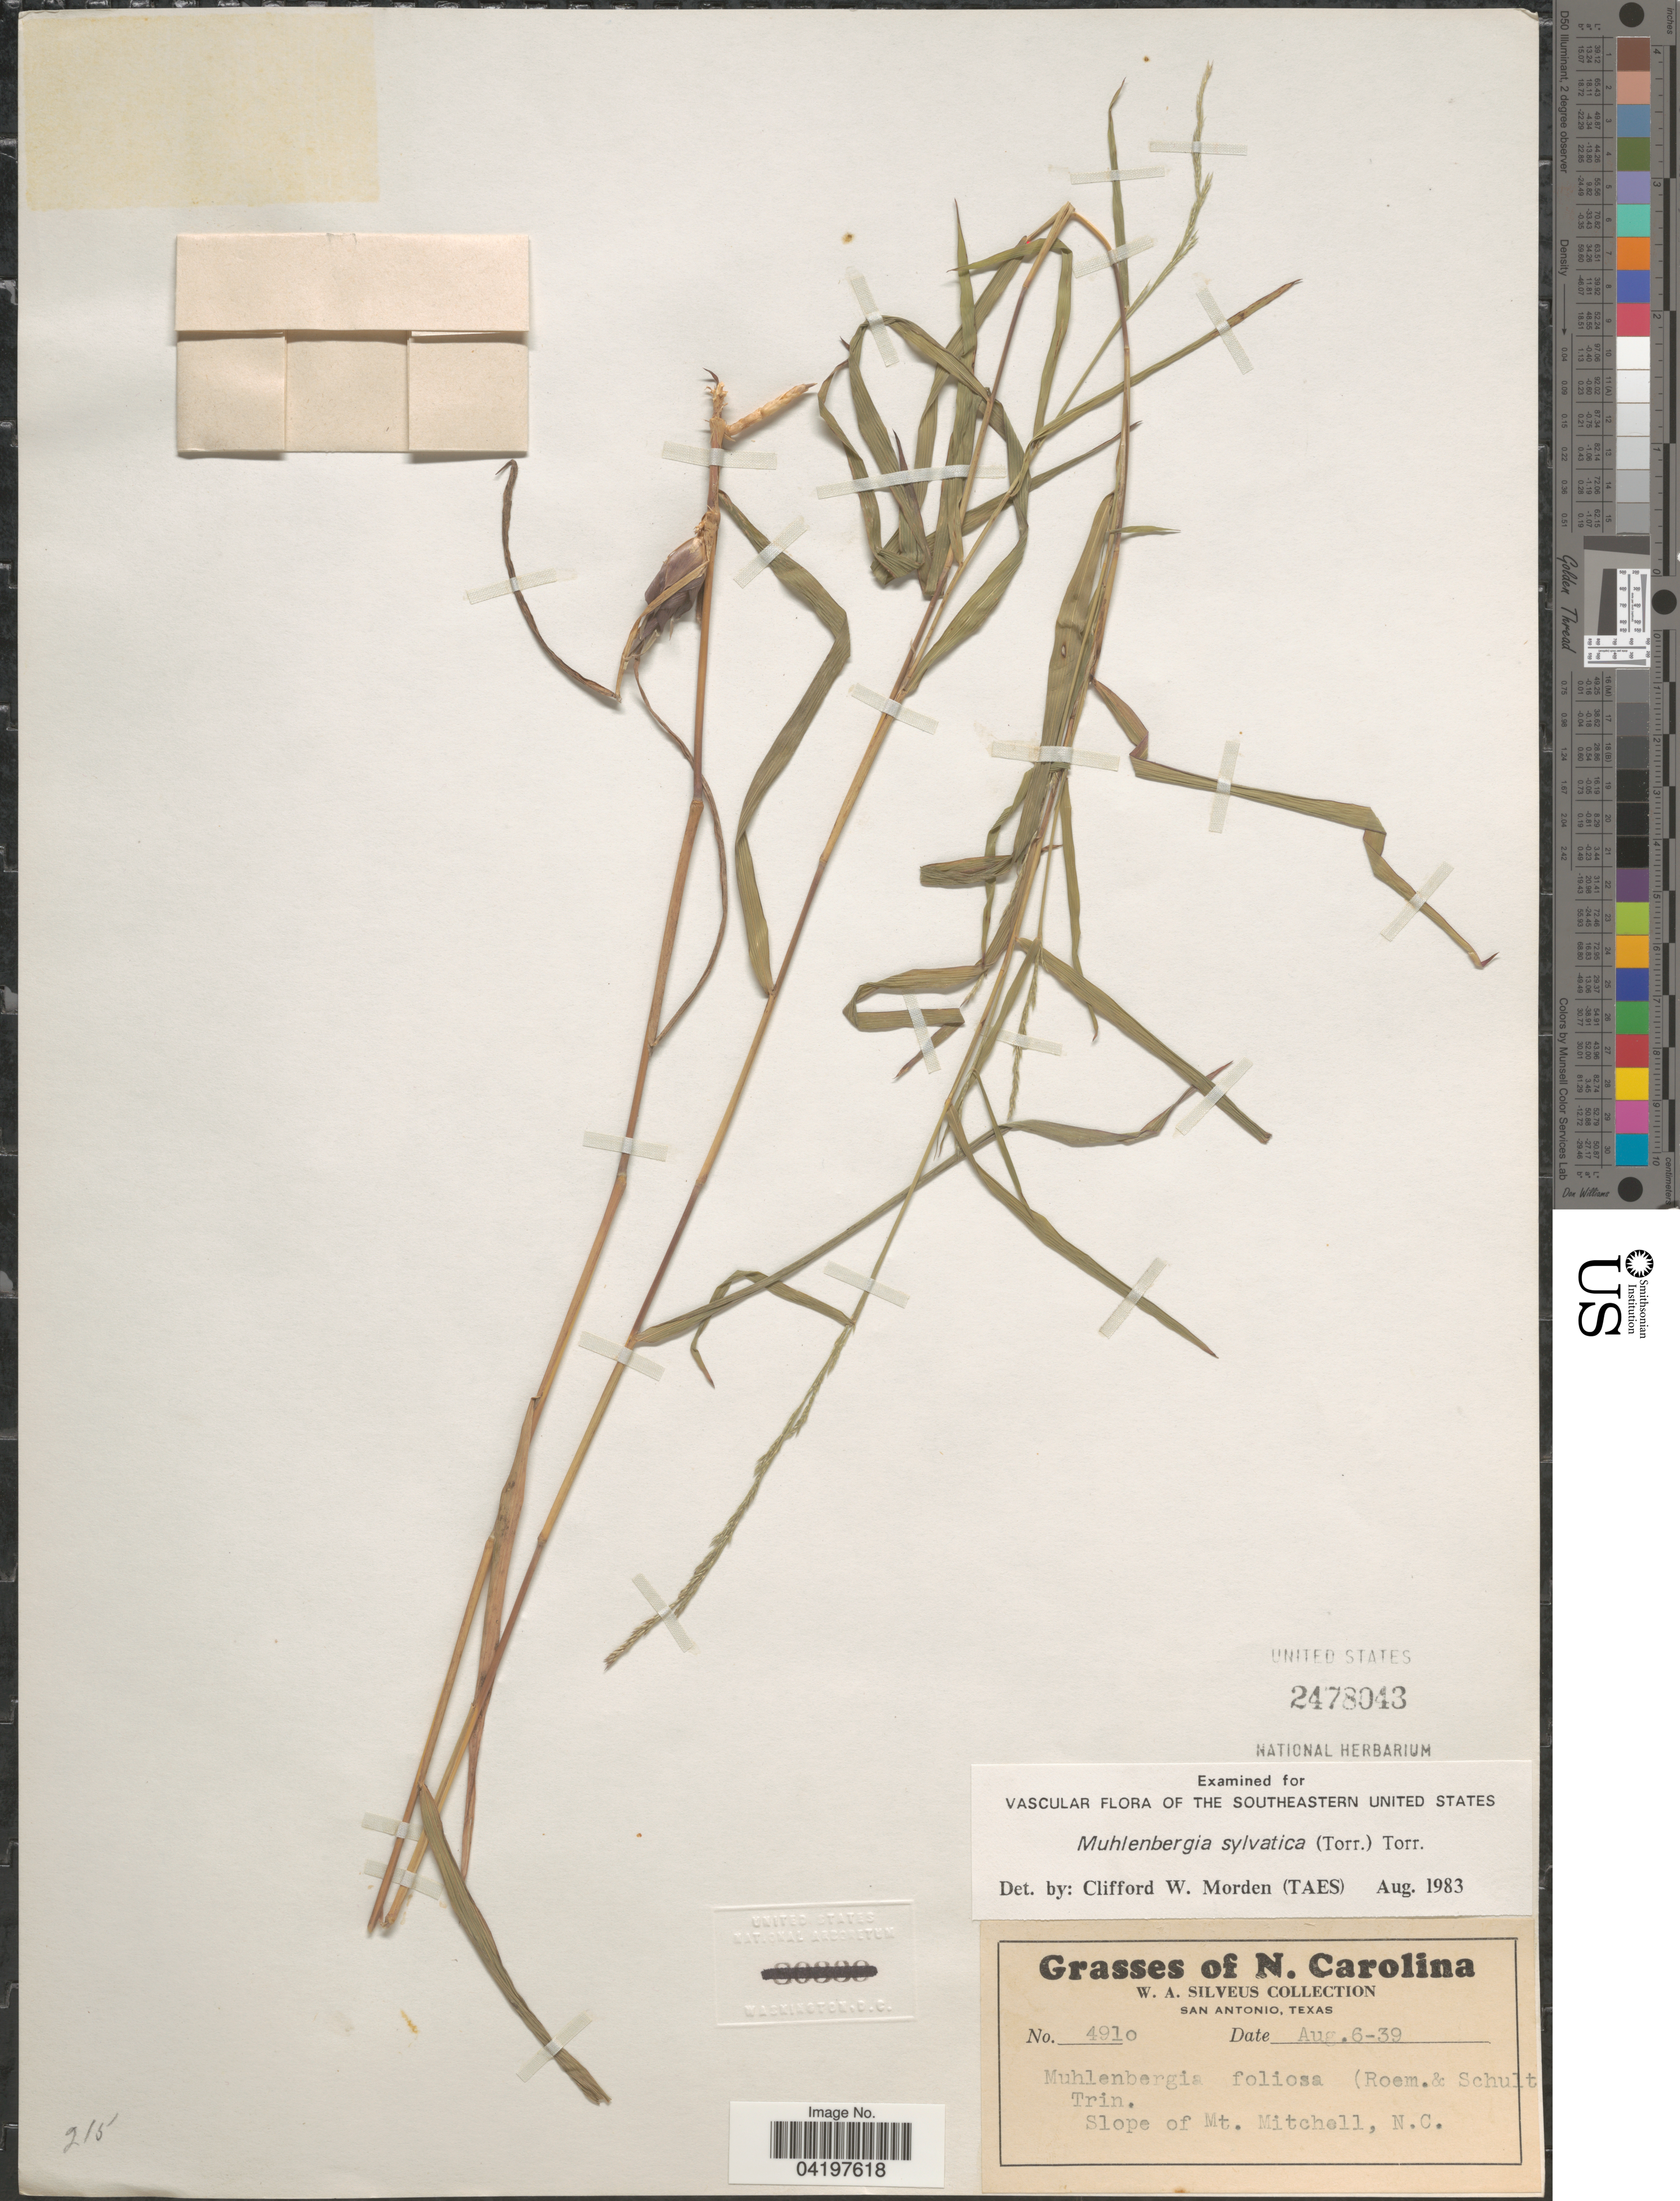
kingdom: Plantae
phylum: Tracheophyta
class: Liliopsida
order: Poales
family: Poaceae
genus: Muhlenbergia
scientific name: Muhlenbergia sylvatica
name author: (Torr.) Torr. ex A. Gray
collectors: W. Silveus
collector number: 4910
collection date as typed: Transcribed d/m/y: 6/8/39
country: United States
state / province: North Carolina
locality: Slope of Mt. Mitchell.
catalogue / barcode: US 2478043